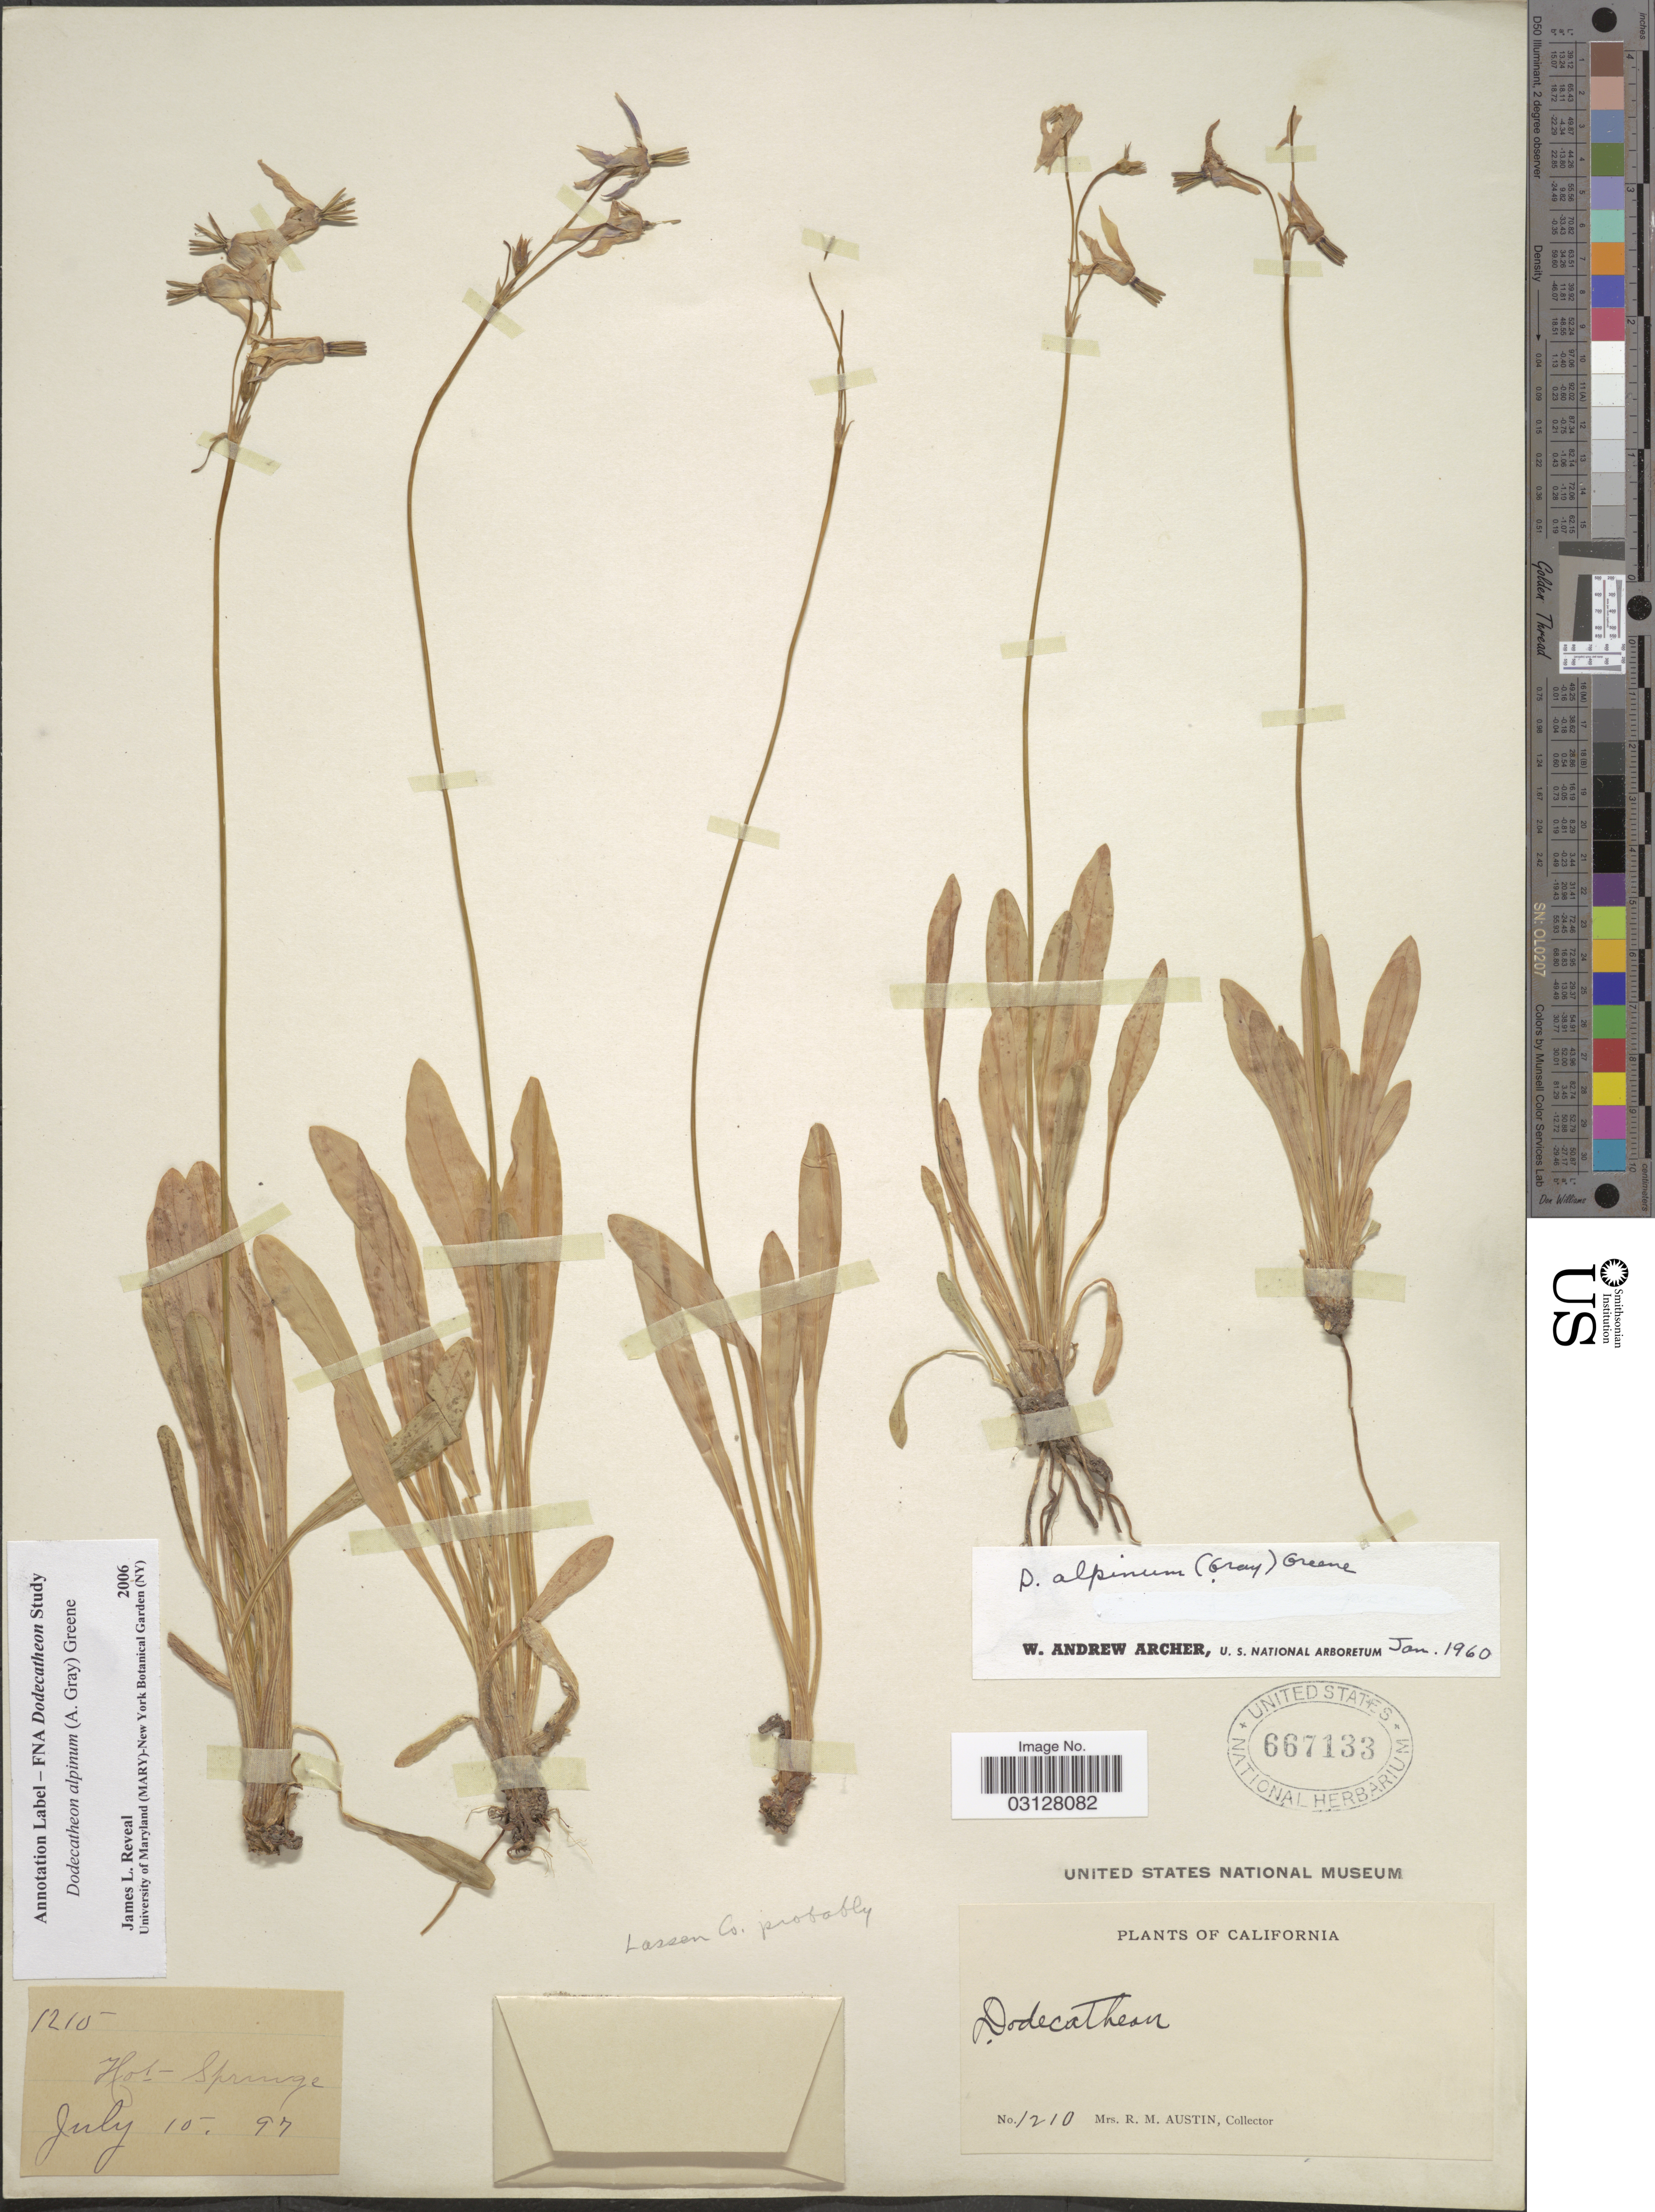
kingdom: Plantae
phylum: Tracheophyta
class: Magnoliopsida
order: Ericales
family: Primulaceae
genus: Dodecatheon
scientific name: Dodecatheon alpinum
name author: (A. Gray) Greene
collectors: R. Austin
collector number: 1210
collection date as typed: Transcribed d/m/y: 10/7/97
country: United States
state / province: California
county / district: Lassen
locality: Hot Springs. Lassen Co.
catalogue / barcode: US 667133